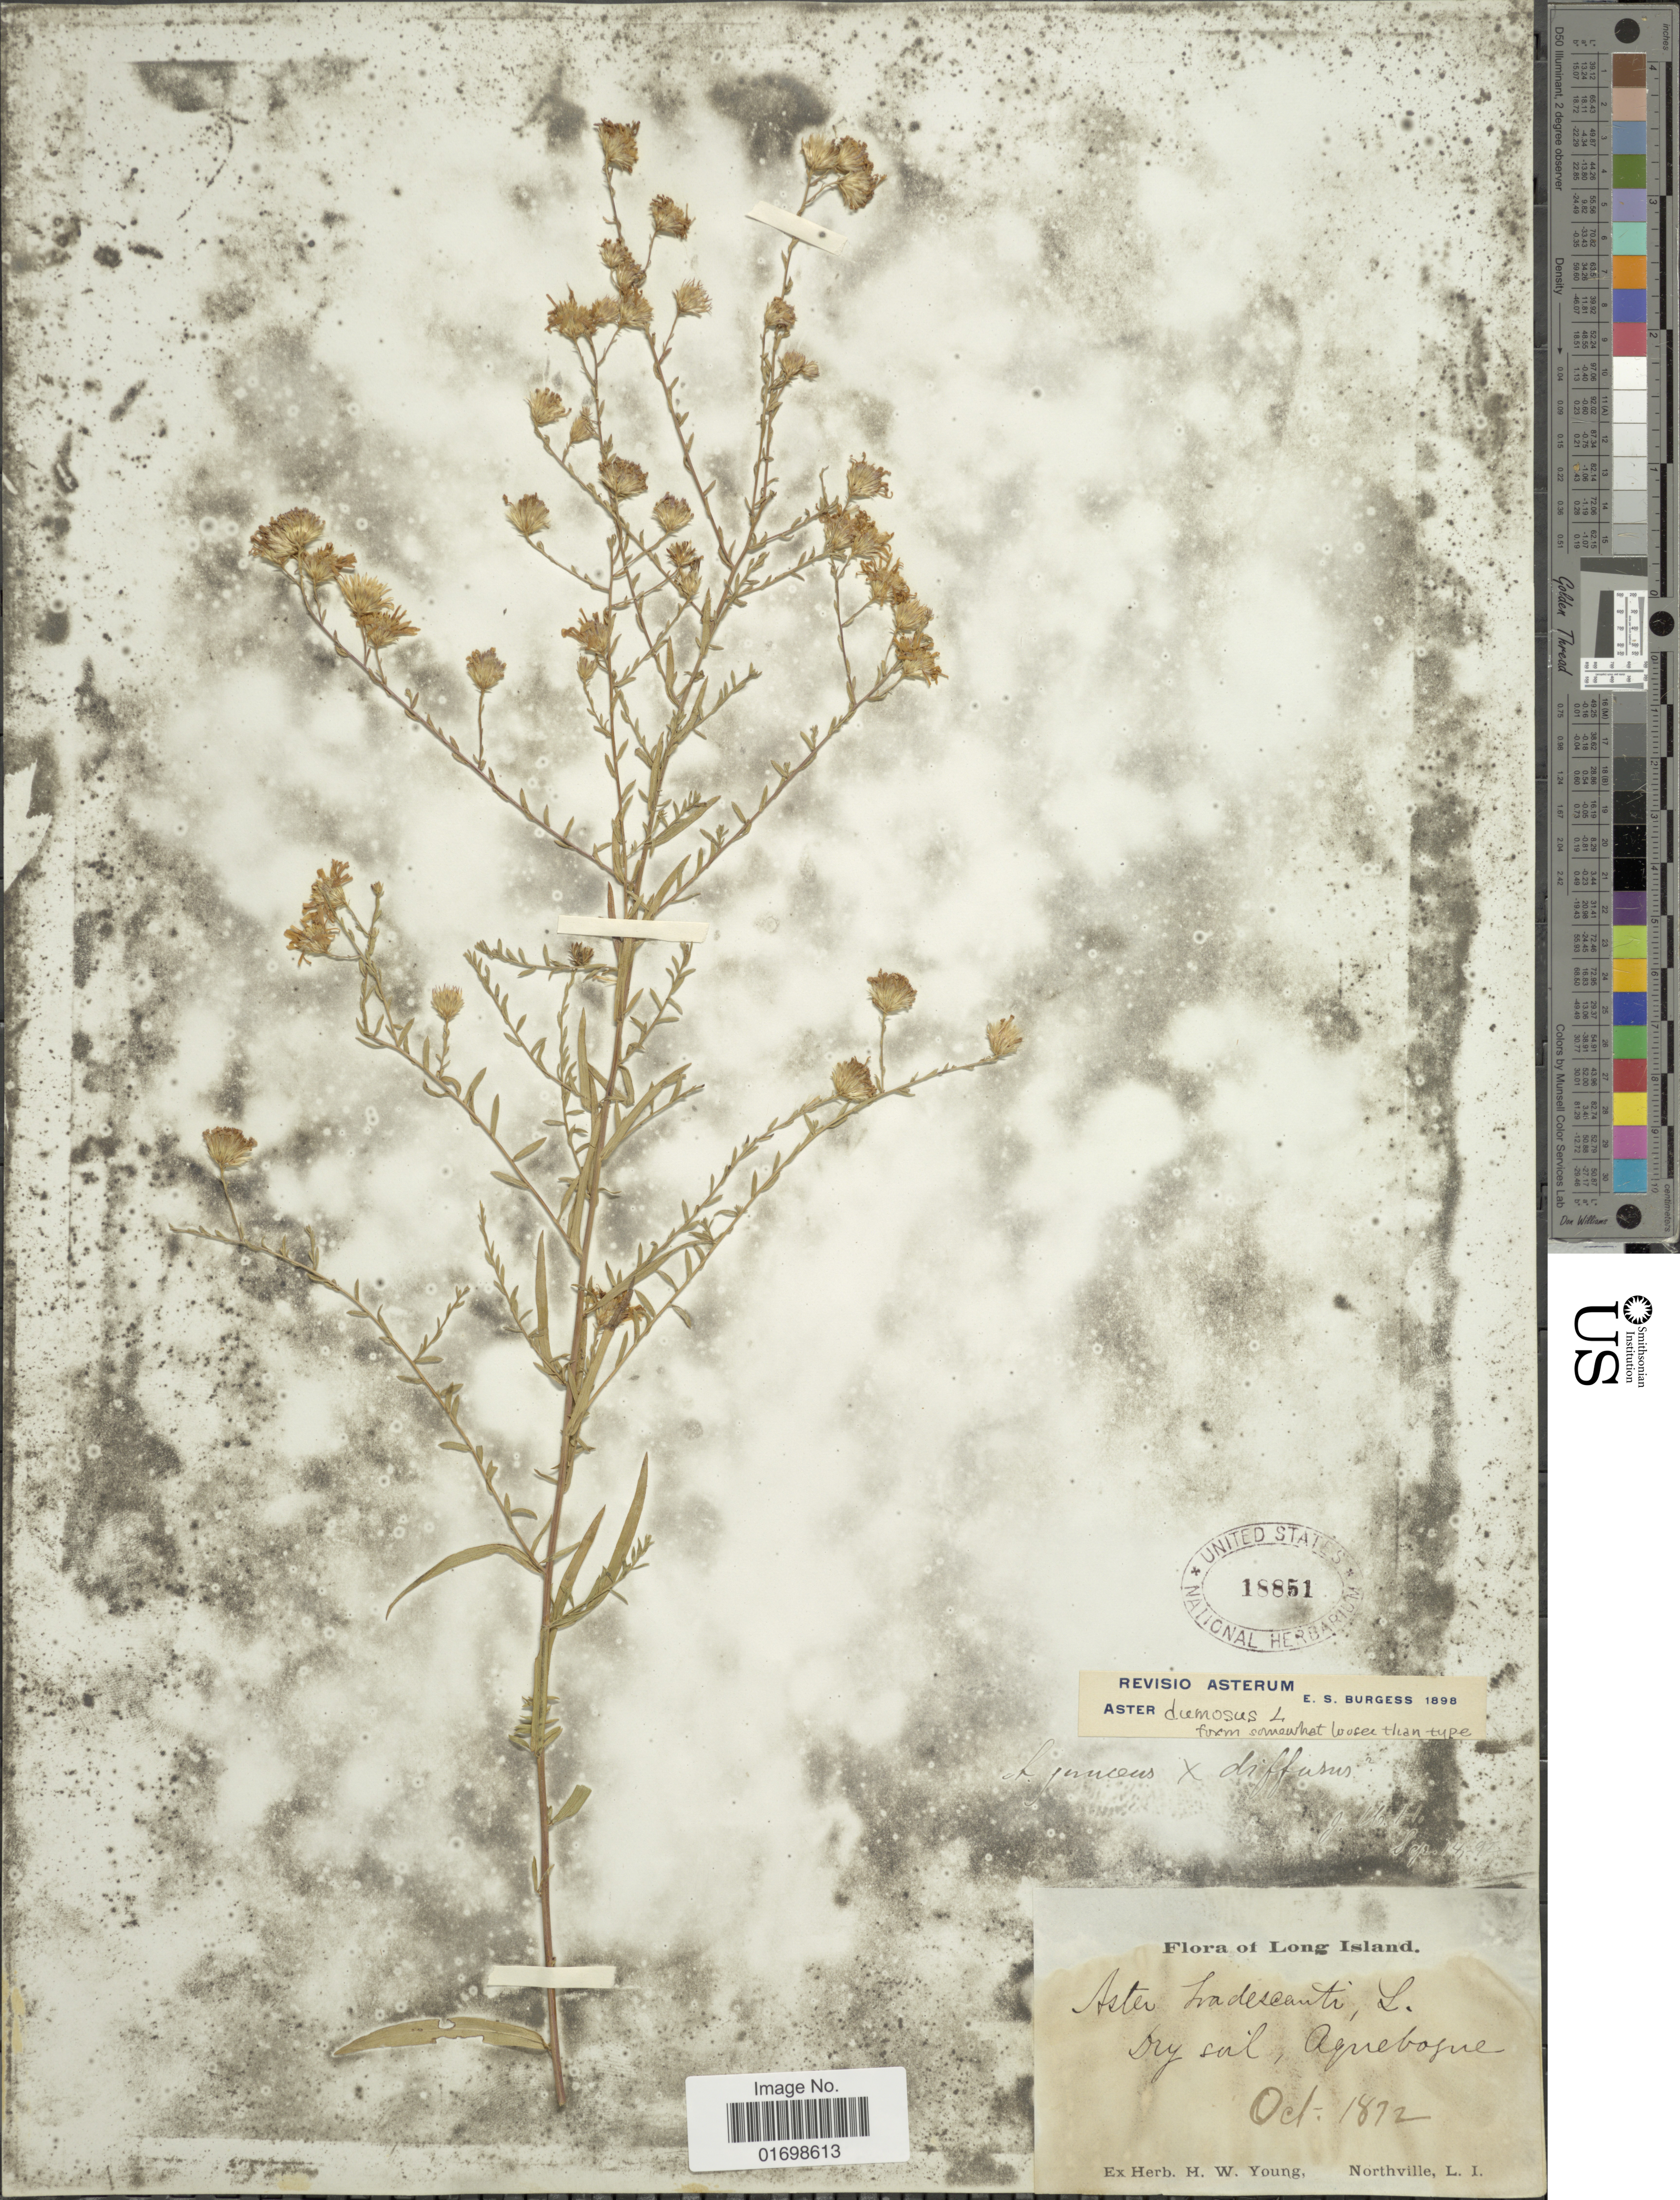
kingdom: Plantae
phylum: Tracheophyta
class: Magnoliopsida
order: Asterales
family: Asteraceae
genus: Symphyotrichum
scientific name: Symphyotrichum dumosum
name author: (L.) G.L. Nesom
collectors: ex herb. H.W. Young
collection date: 1872-10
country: United States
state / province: New York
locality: Long Island, Aquebogue.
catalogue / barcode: US 18851